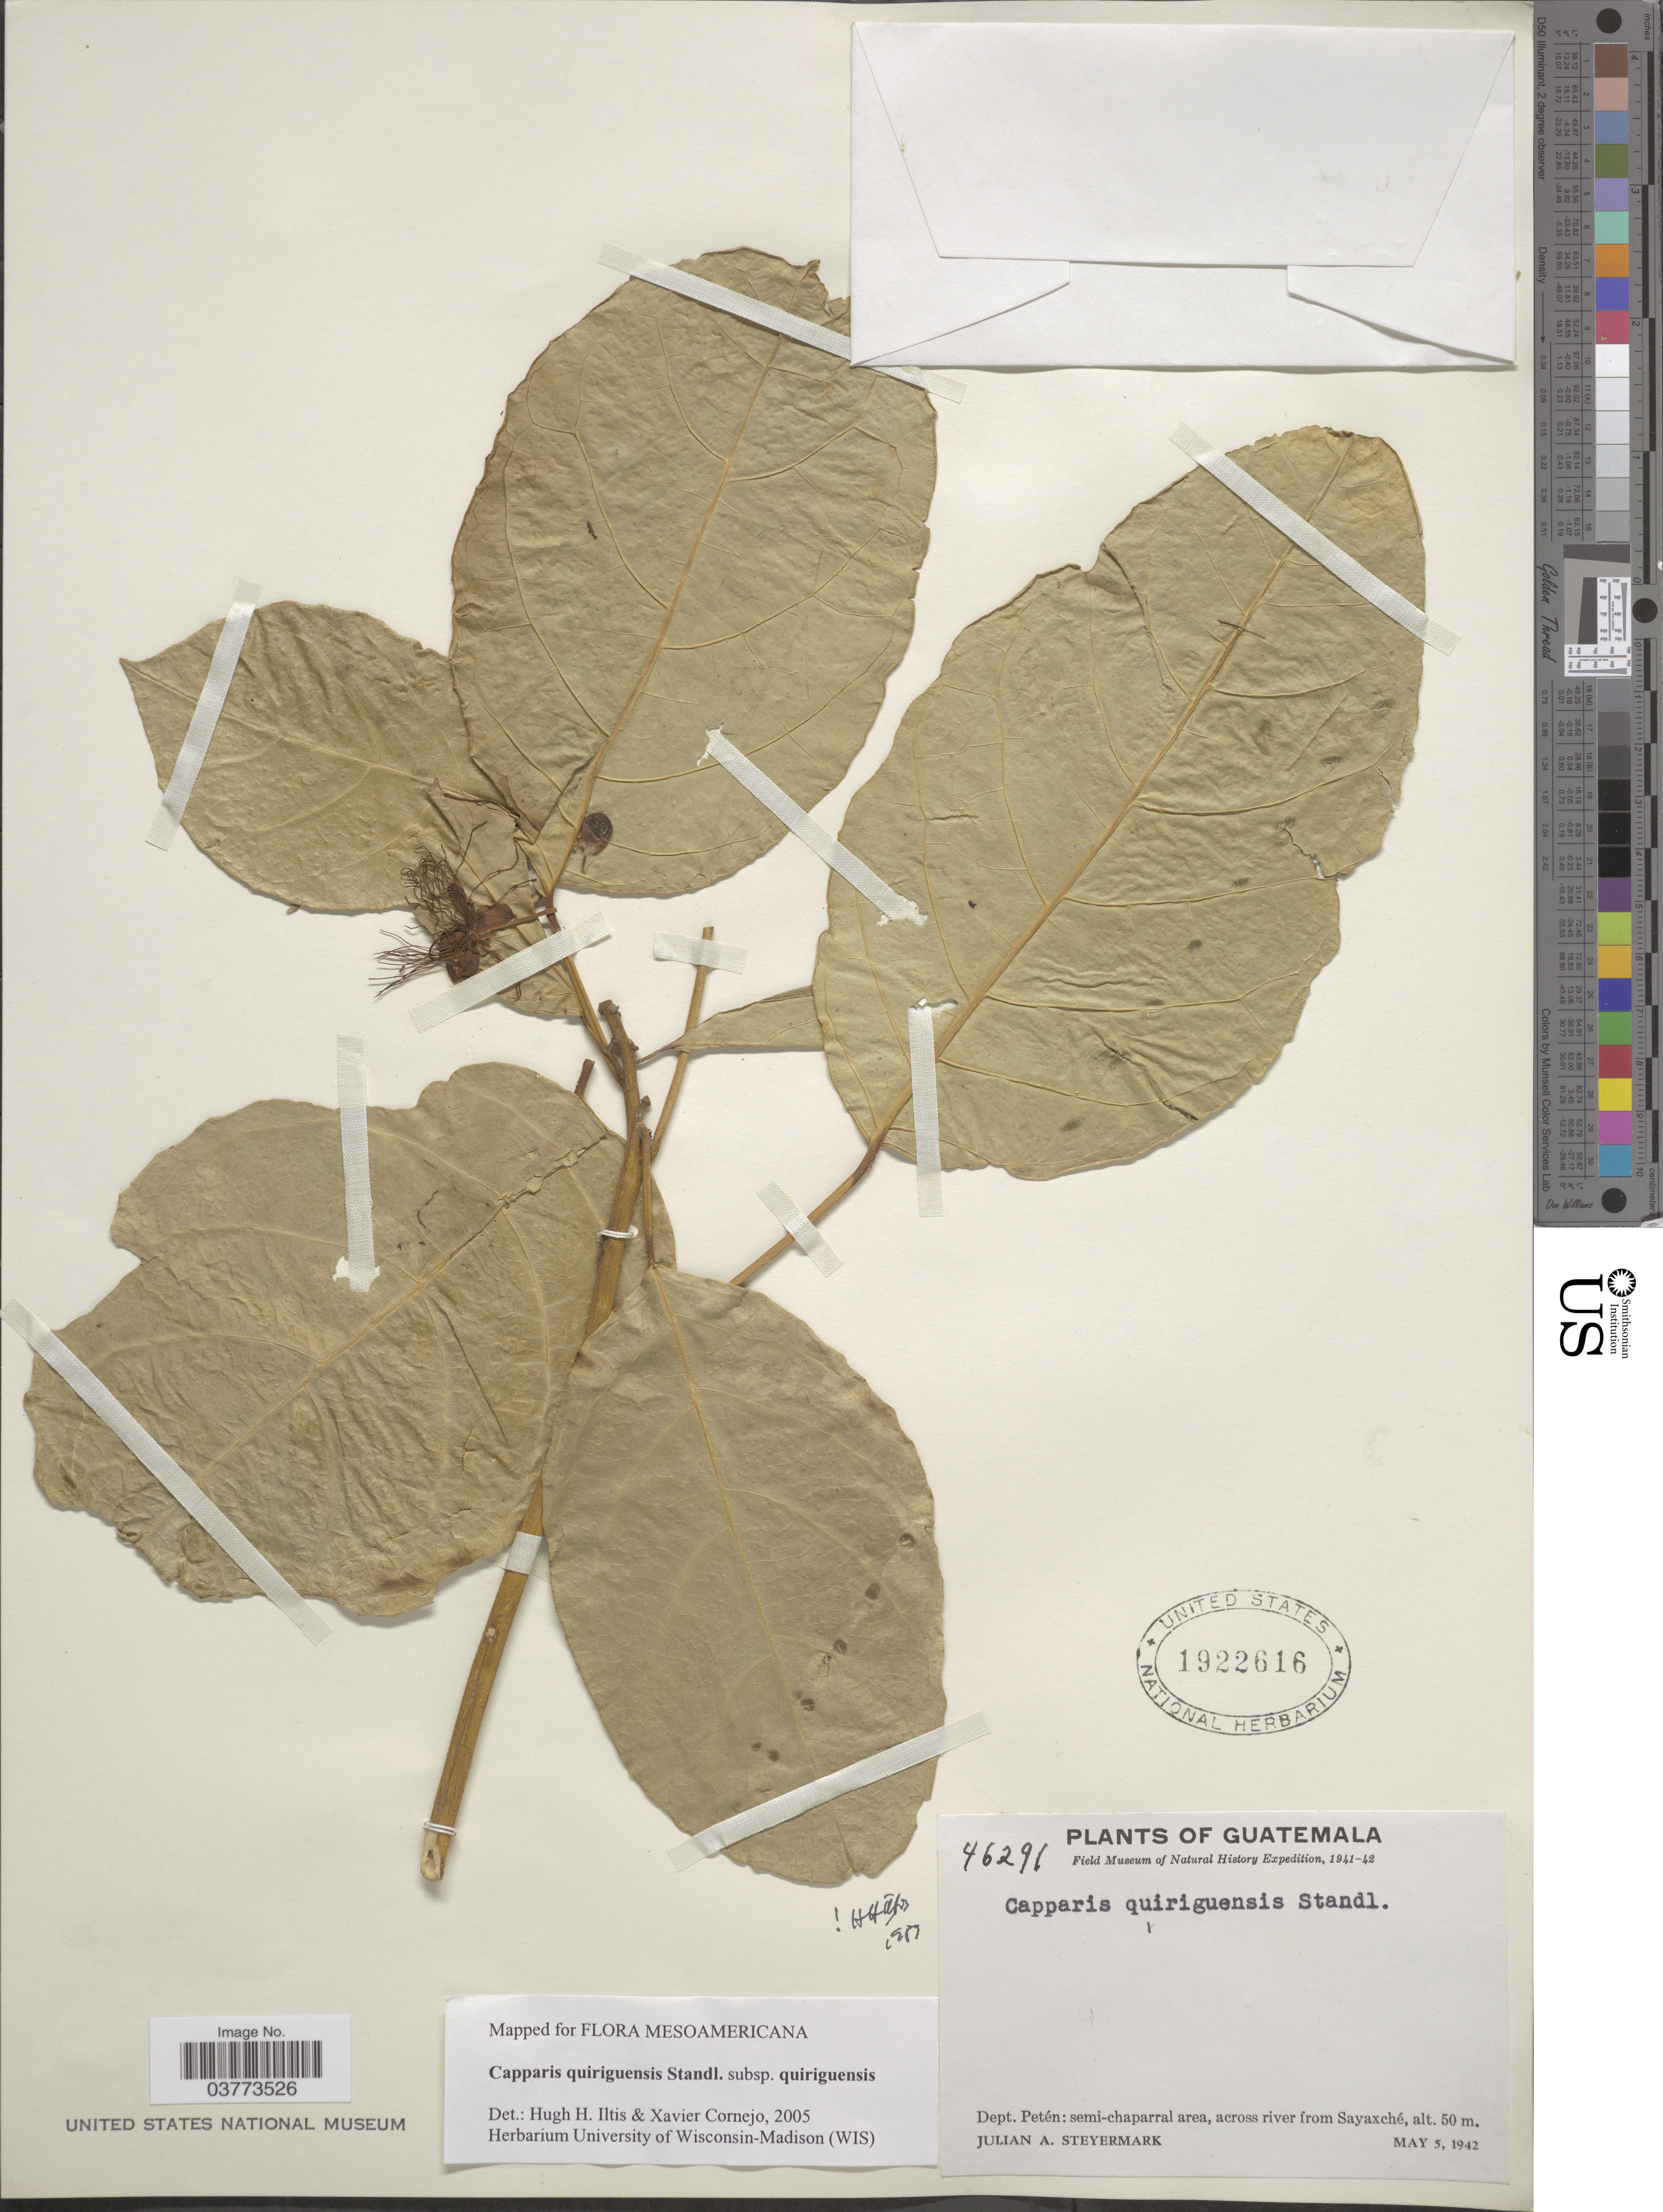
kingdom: Plantae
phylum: Tracheophyta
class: Magnoliopsida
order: Brassicales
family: Capparaceae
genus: Capparidastrum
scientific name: Capparidastrum quiriguense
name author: (Standl.) Iltis, H.H. & Cornejo, X.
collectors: J. Steyermark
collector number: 46291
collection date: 1942-05-05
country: Guatemala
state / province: El Peten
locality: Dept. Petén: semi-chaparral area, across river from Sayaxché.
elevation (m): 50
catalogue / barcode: US 1922616